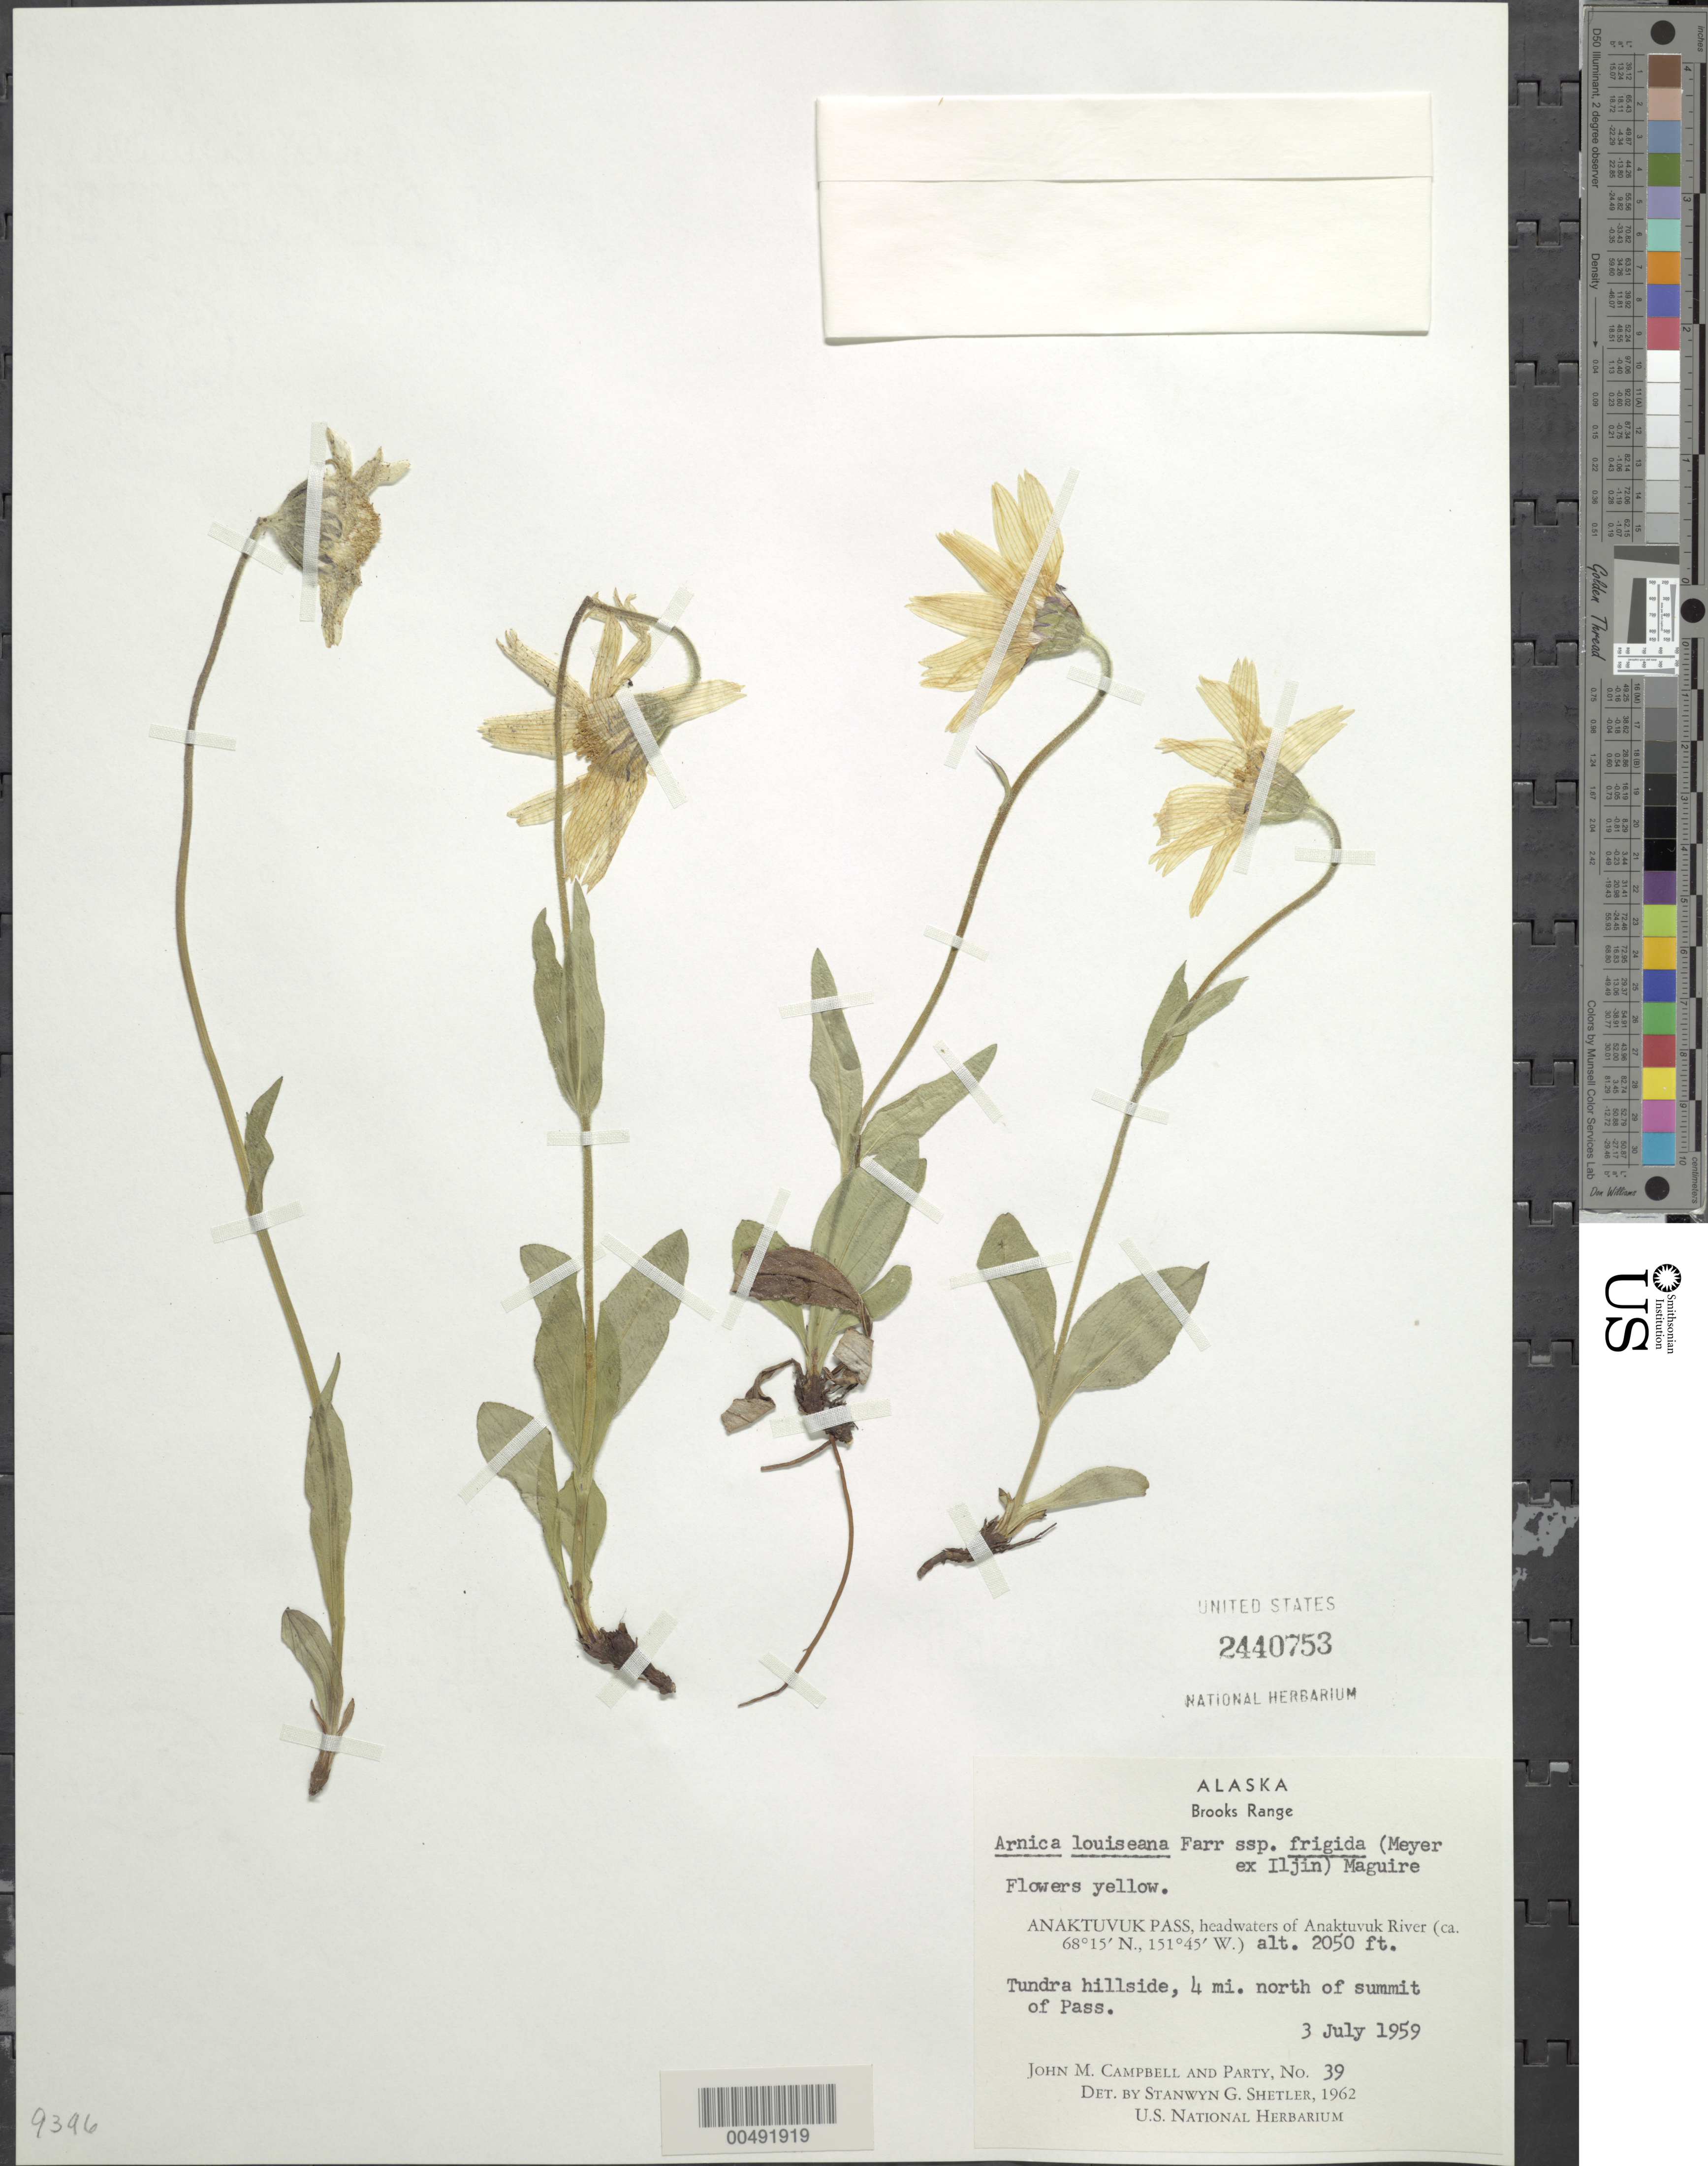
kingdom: Plantae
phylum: Tracheophyta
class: Magnoliopsida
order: Asterales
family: Asteraceae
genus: Arnica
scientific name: Arnica louiseana subsp. frigida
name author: (C.A. Mey. ex Iljin) Maguire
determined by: Shetler, Stanwyn G., (US), NMNH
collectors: J. M. Campbell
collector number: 39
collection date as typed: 03 Jul 1959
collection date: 1959-07-03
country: United States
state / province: Alaska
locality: Brooks Range, 4 mi. N of summit of Anaktuvuk Pass, headwaters of Anaktuvuk River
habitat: tundra hilllside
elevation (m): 625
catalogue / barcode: US 2440753